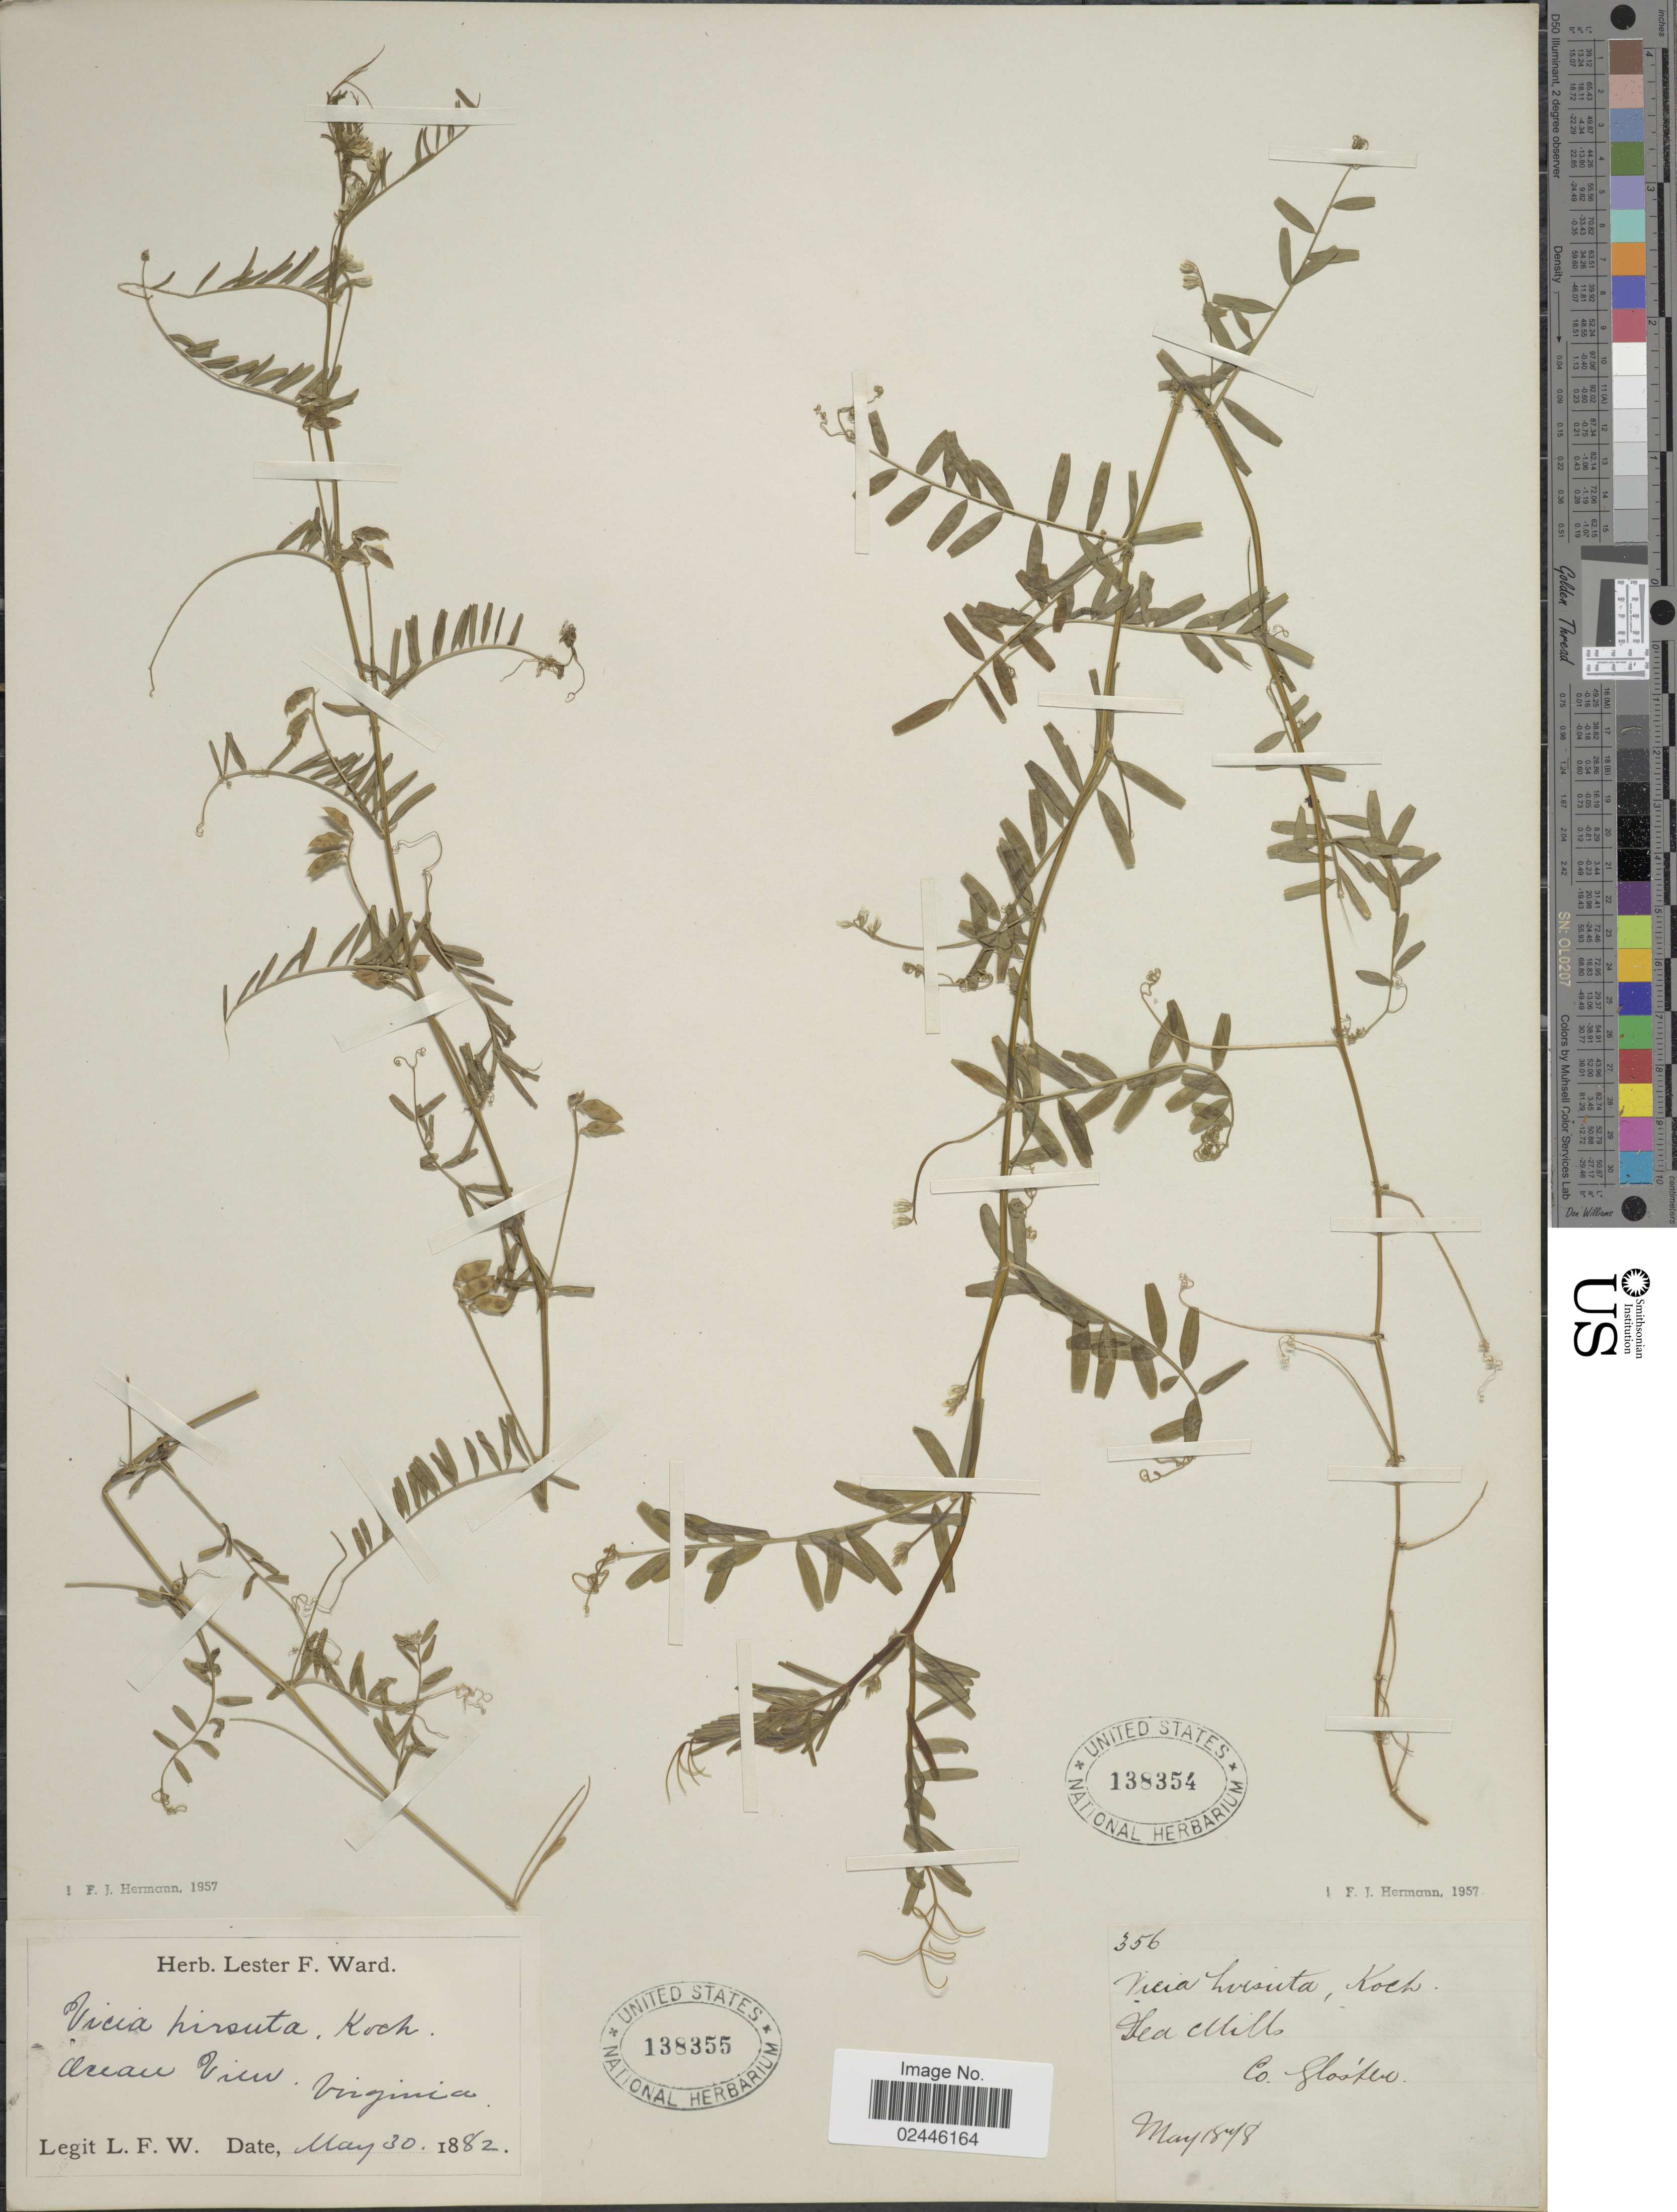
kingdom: Plantae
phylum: Tracheophyta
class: Magnoliopsida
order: Fabales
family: Fabaceae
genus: Vicia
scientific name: Vicia hirsuta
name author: (L.) A. Gray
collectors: L. F. Ward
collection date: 1882-05-30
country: United States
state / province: Virginia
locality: Ocean View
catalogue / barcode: US 138355